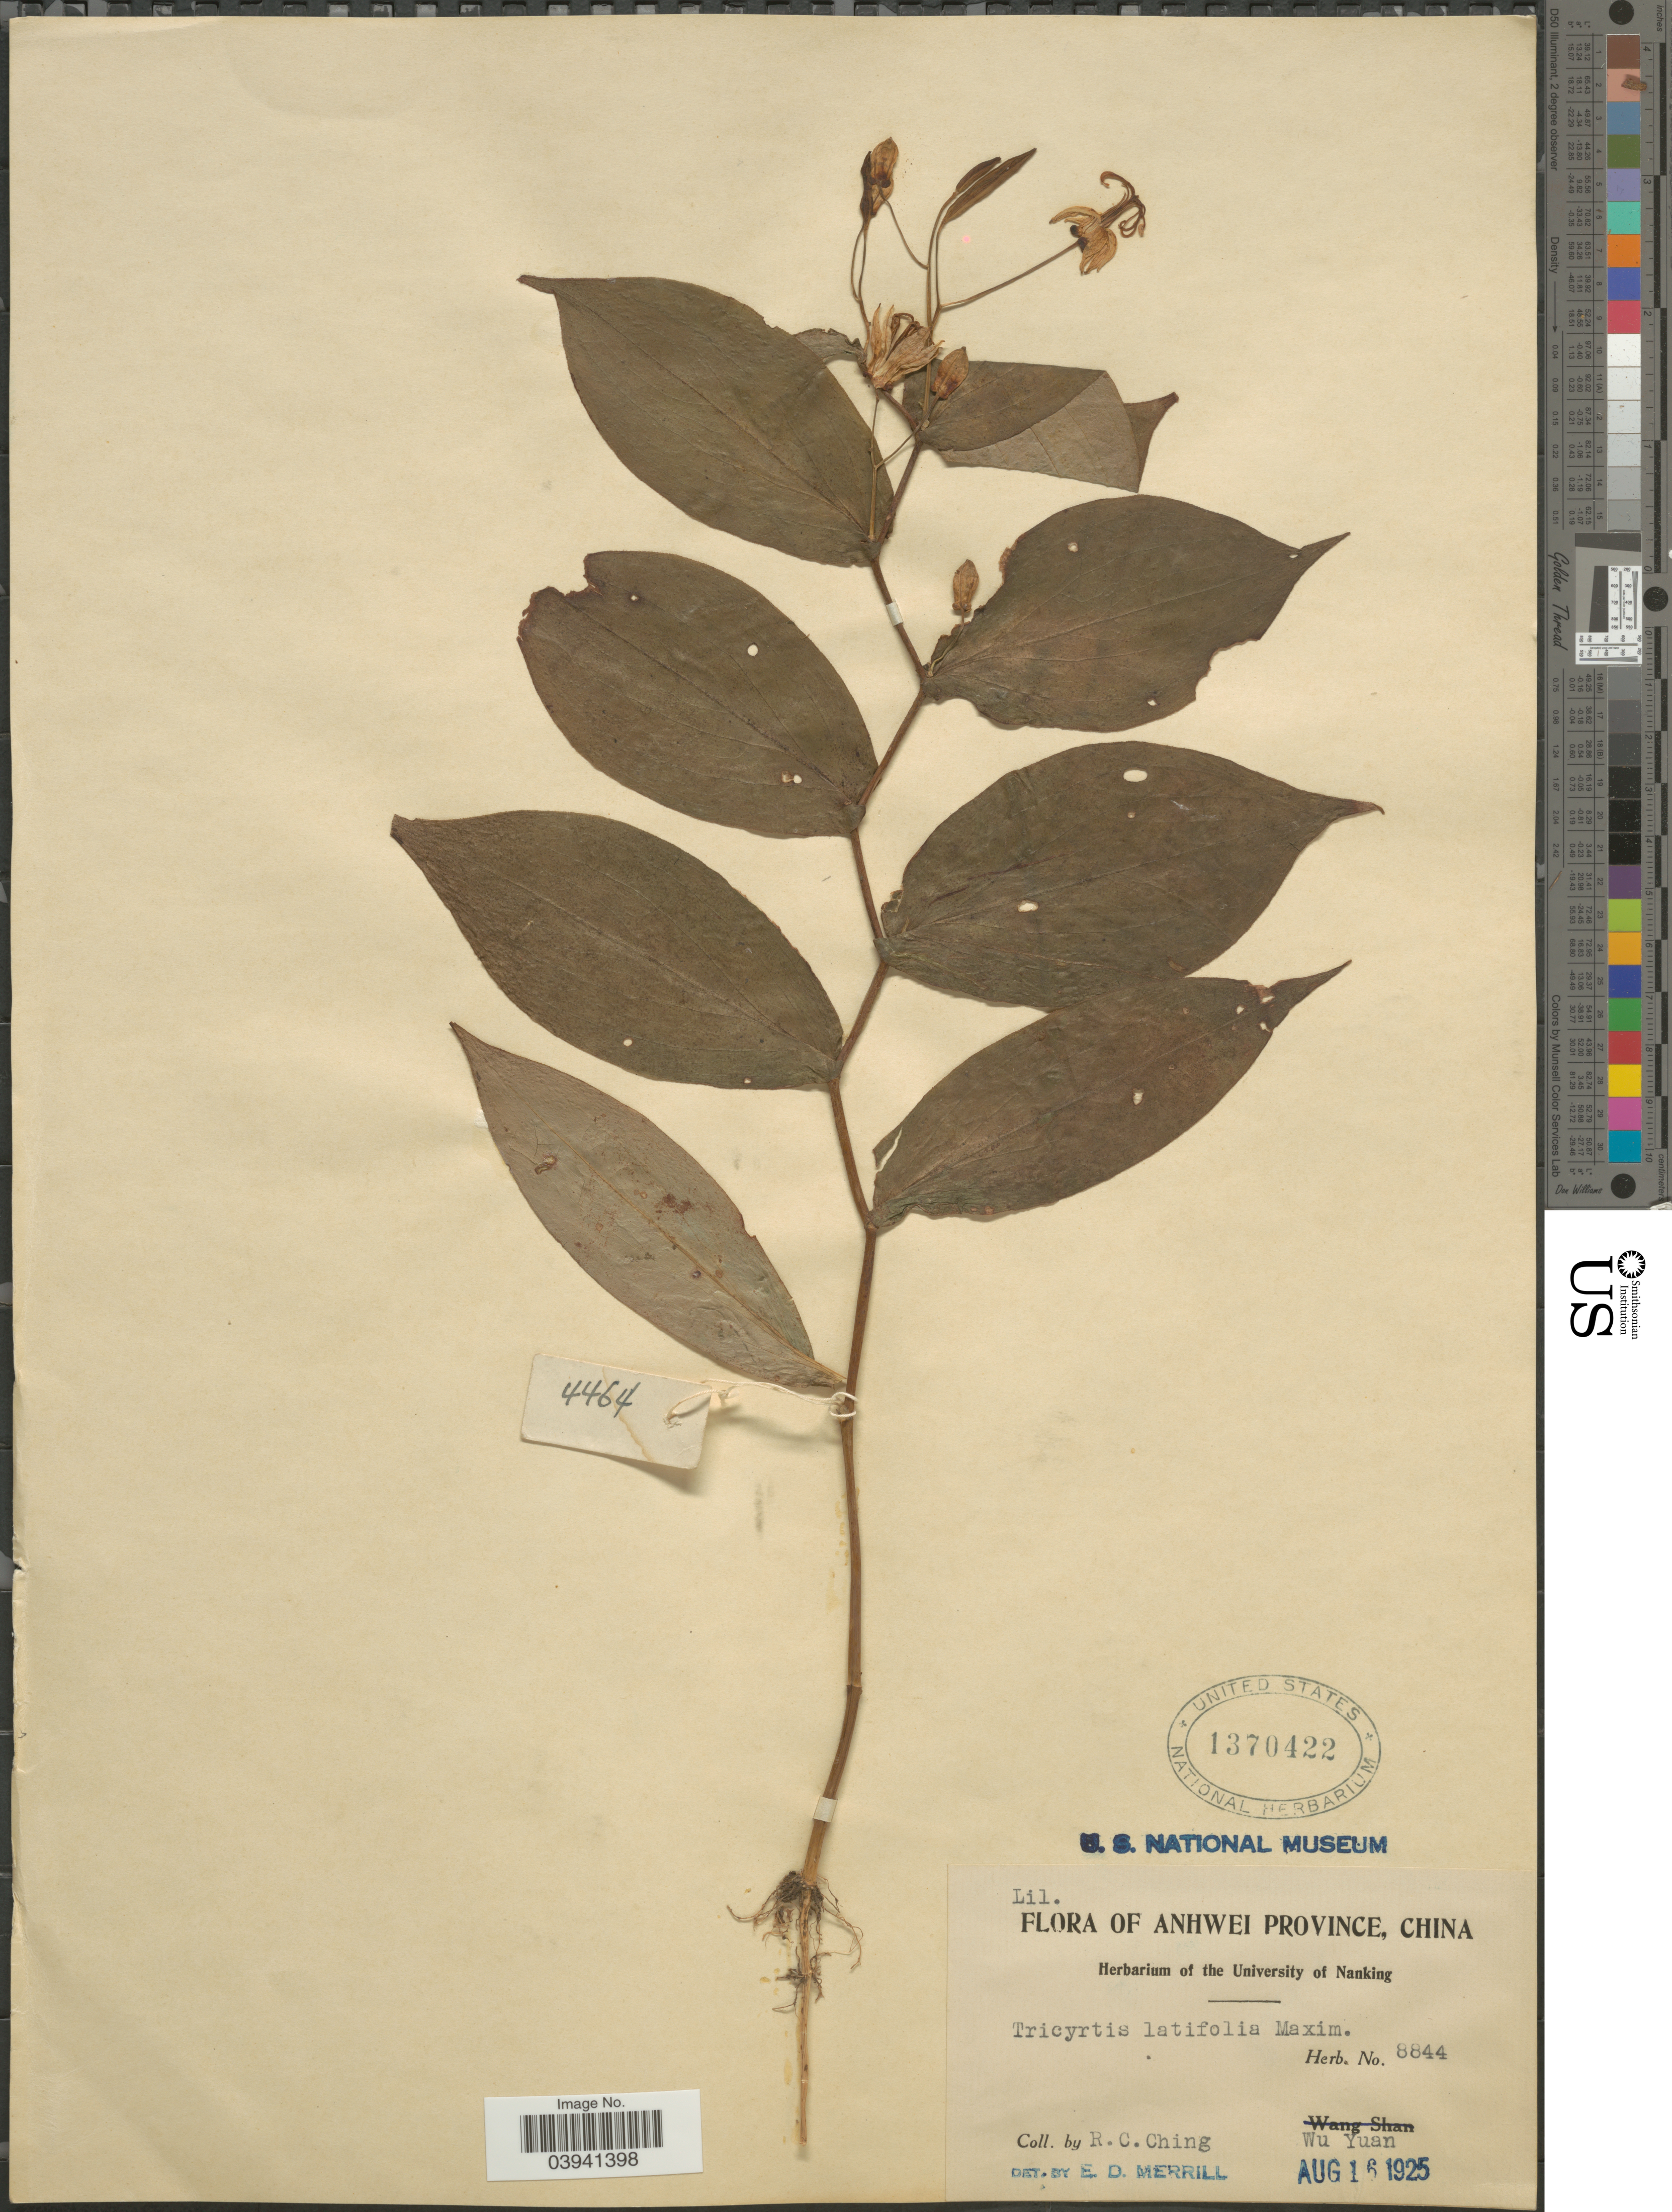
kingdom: Plantae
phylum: Tracheophyta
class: Liliopsida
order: Liliales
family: Liliaceae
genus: Tricyrtis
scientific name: Tricyrtis latifolia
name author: Maxim.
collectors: R. C. Ching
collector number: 8844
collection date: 1925-08-16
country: China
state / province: Anhui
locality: Anhwei Province. Wu Yuan.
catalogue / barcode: US 1370422